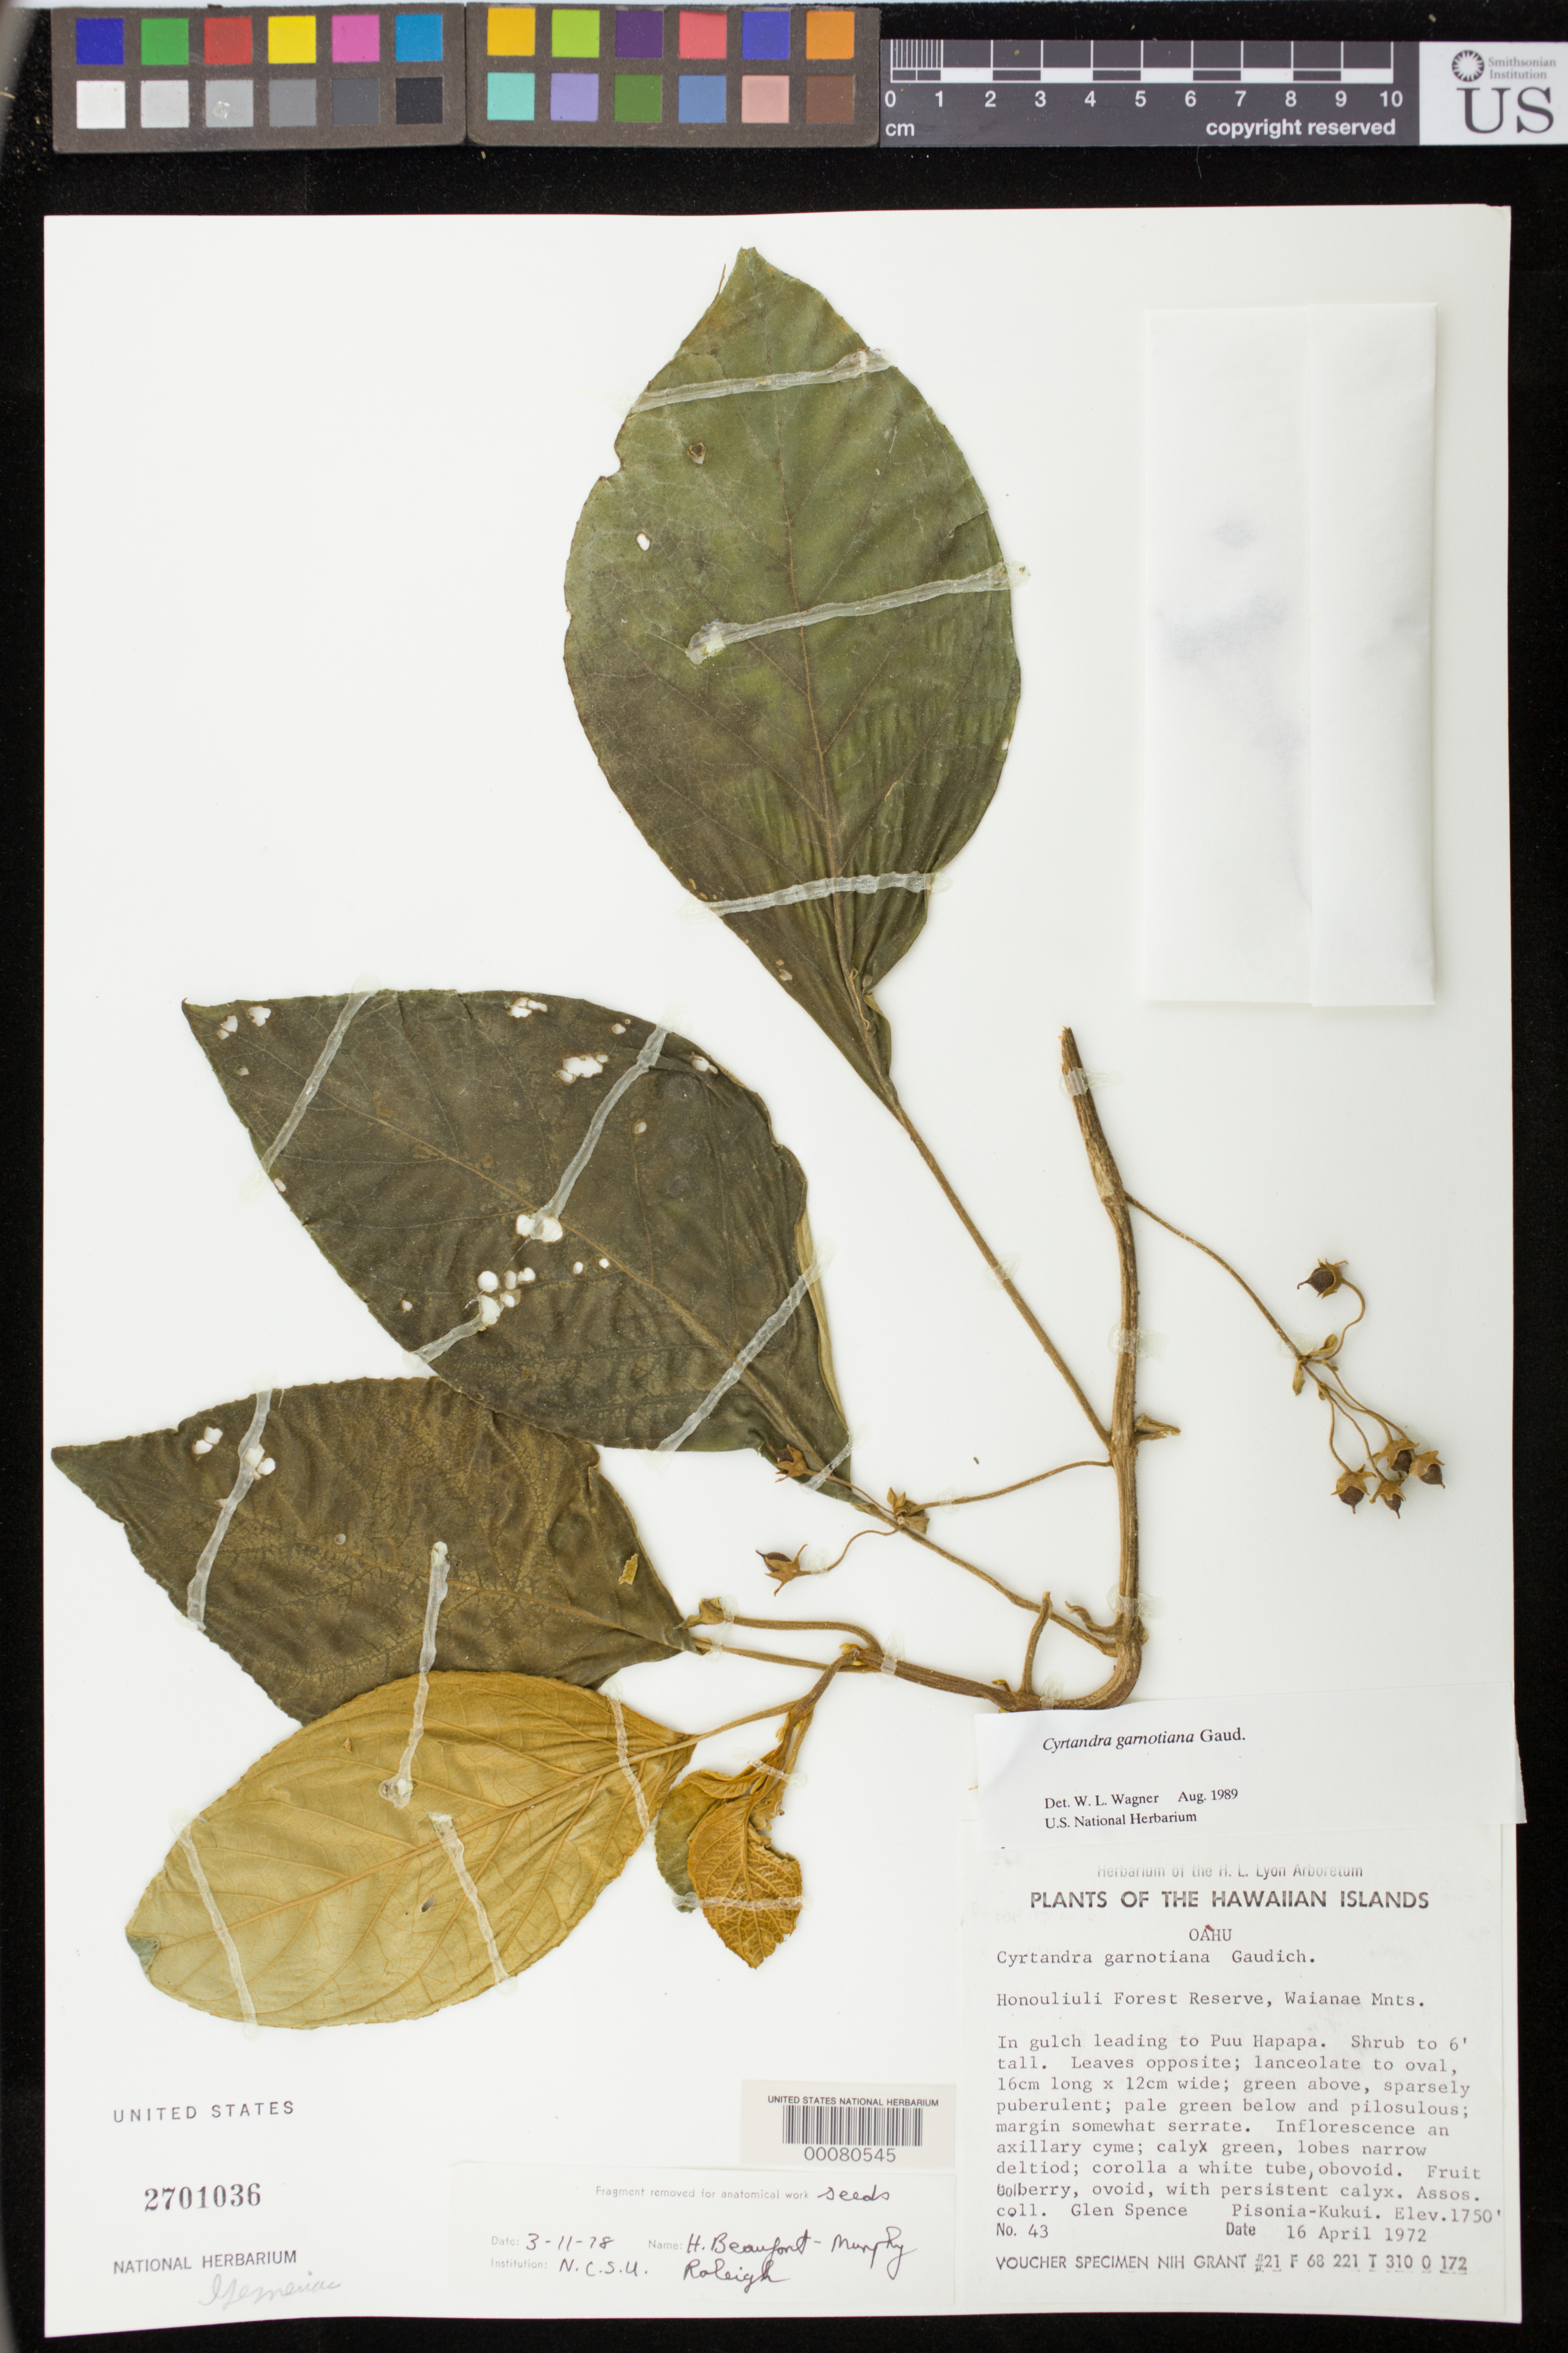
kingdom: Plantae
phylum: Tracheophyta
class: Magnoliopsida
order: Lamiales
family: Gesneriaceae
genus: Cyrtandra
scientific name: Cyrtandra garnotiana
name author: Gaudich.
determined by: Wagner, W. L., (BOT), Smithsonian Institution - National Museum of Natural History (UNITED STATES)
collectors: G. Spence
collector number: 43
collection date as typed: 16 Apr 1972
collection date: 1972-04-16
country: United States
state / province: Hawaii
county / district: Honolulu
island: Oahu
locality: Honouliuli forest reserve, waianae mnts, in gulch leading to puu hapapa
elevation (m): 533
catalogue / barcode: US 2701036